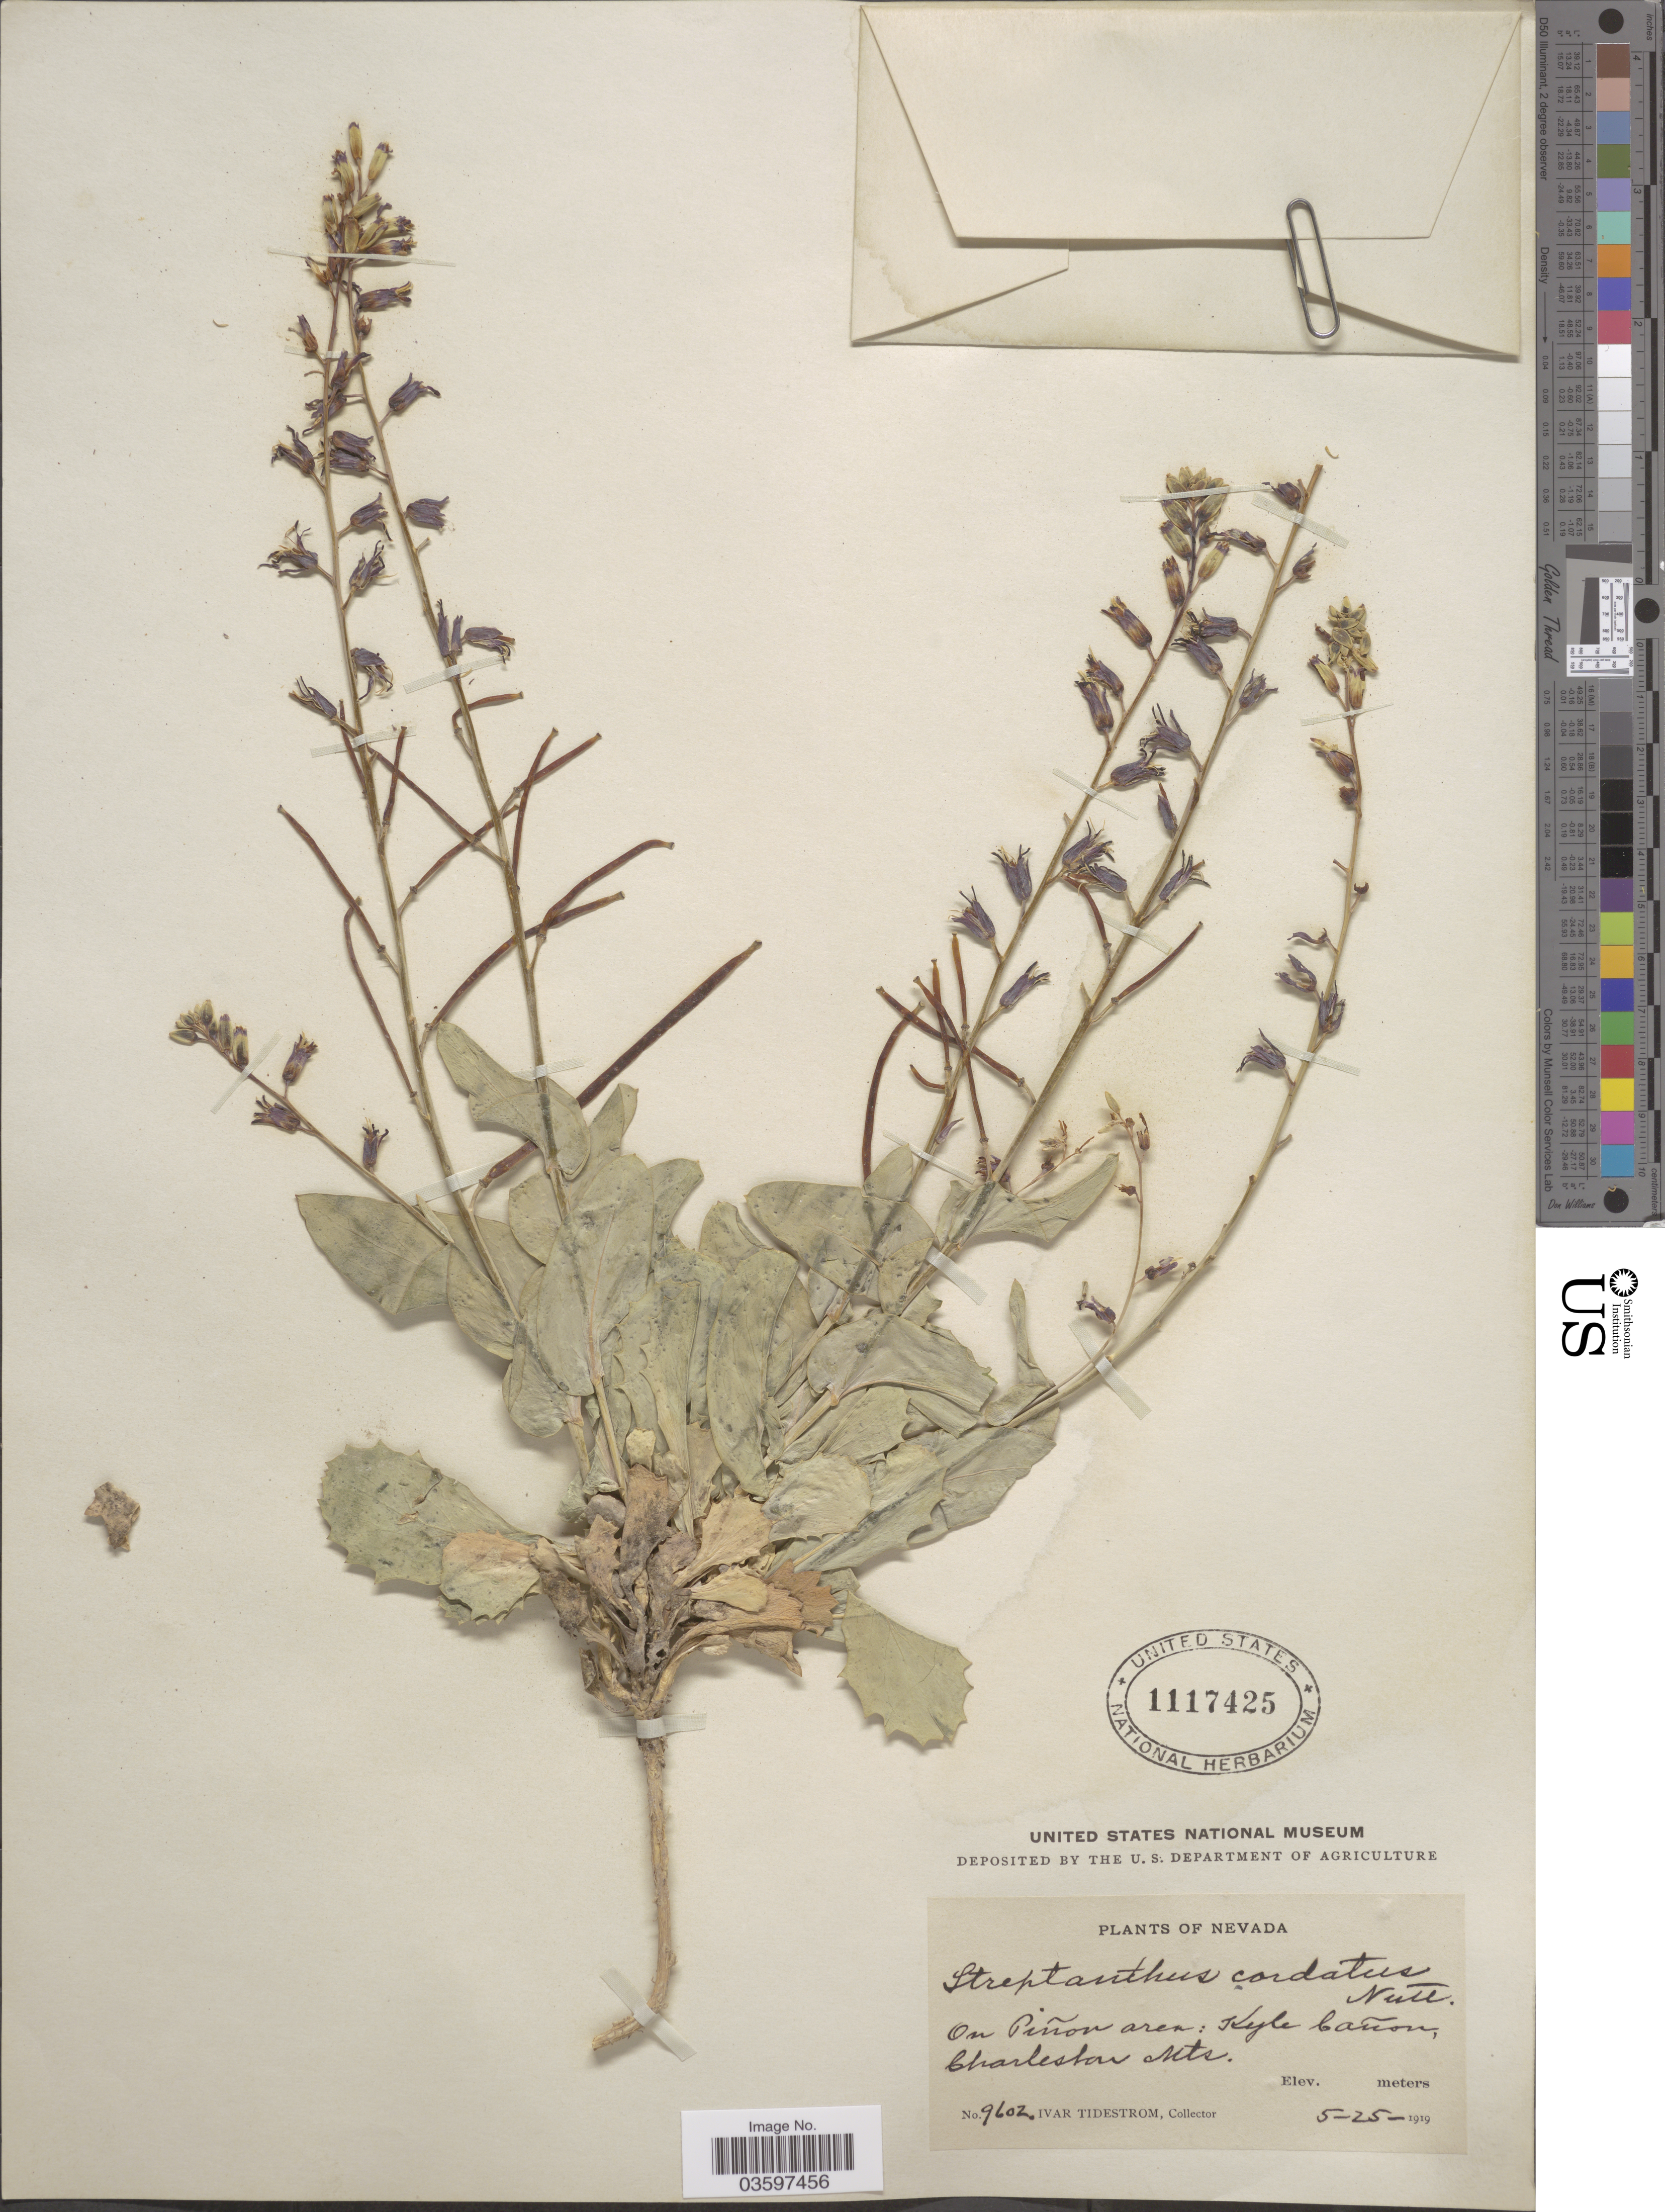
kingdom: Plantae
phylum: Tracheophyta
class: Magnoliopsida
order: Brassicales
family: Brassicaceae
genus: Streptanthus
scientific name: Streptanthus cordatus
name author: Nutt. ex Torr. & A. Gray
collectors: I. F. Tidestrom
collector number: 9602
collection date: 1919-05-25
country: United States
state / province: Nevada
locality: On Piñon area: Kyle Cañon, Charleston Mts.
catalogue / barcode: US 1117425